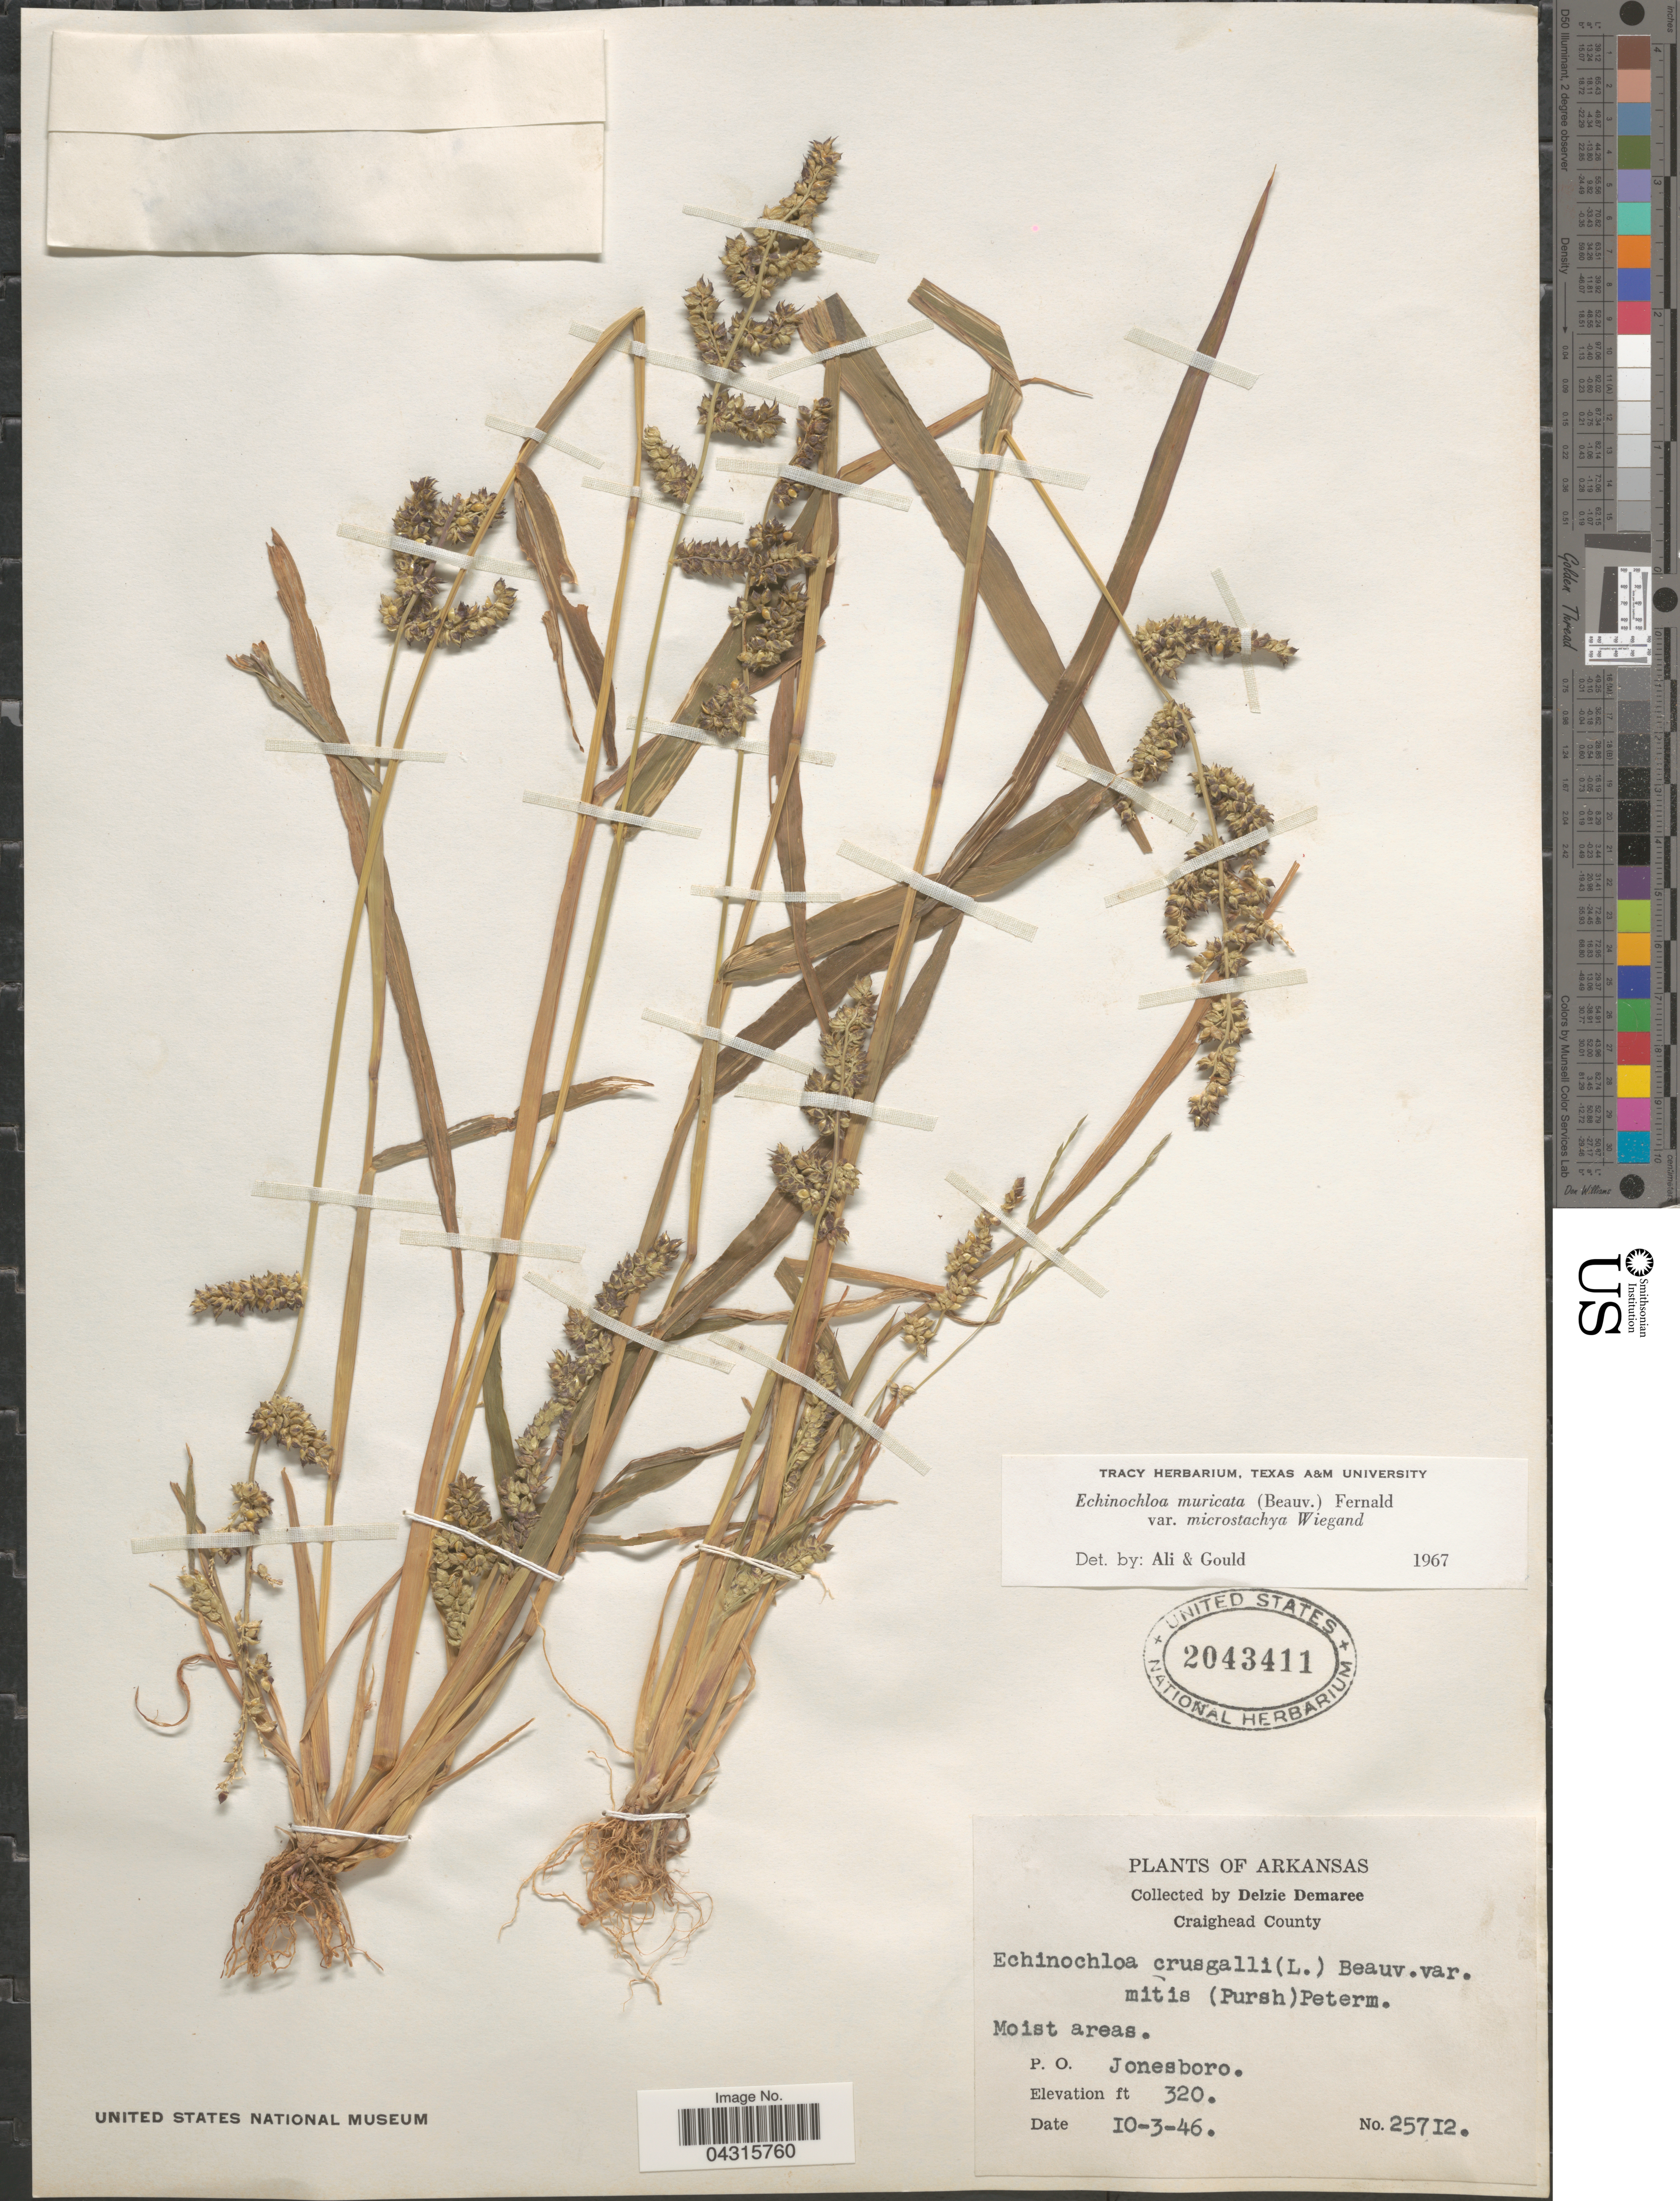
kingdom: Plantae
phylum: Tracheophyta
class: Liliopsida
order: Poales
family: Poaceae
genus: Echinochloa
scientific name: Echinochloa muricata var. microstachya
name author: Wiegand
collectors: D. Demaree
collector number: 25712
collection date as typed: Transcribed d/m/y: 3/10/46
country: United States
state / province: Arkansas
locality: Craighead County. P. O. Jonesboro.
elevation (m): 98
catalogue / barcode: US 2043411